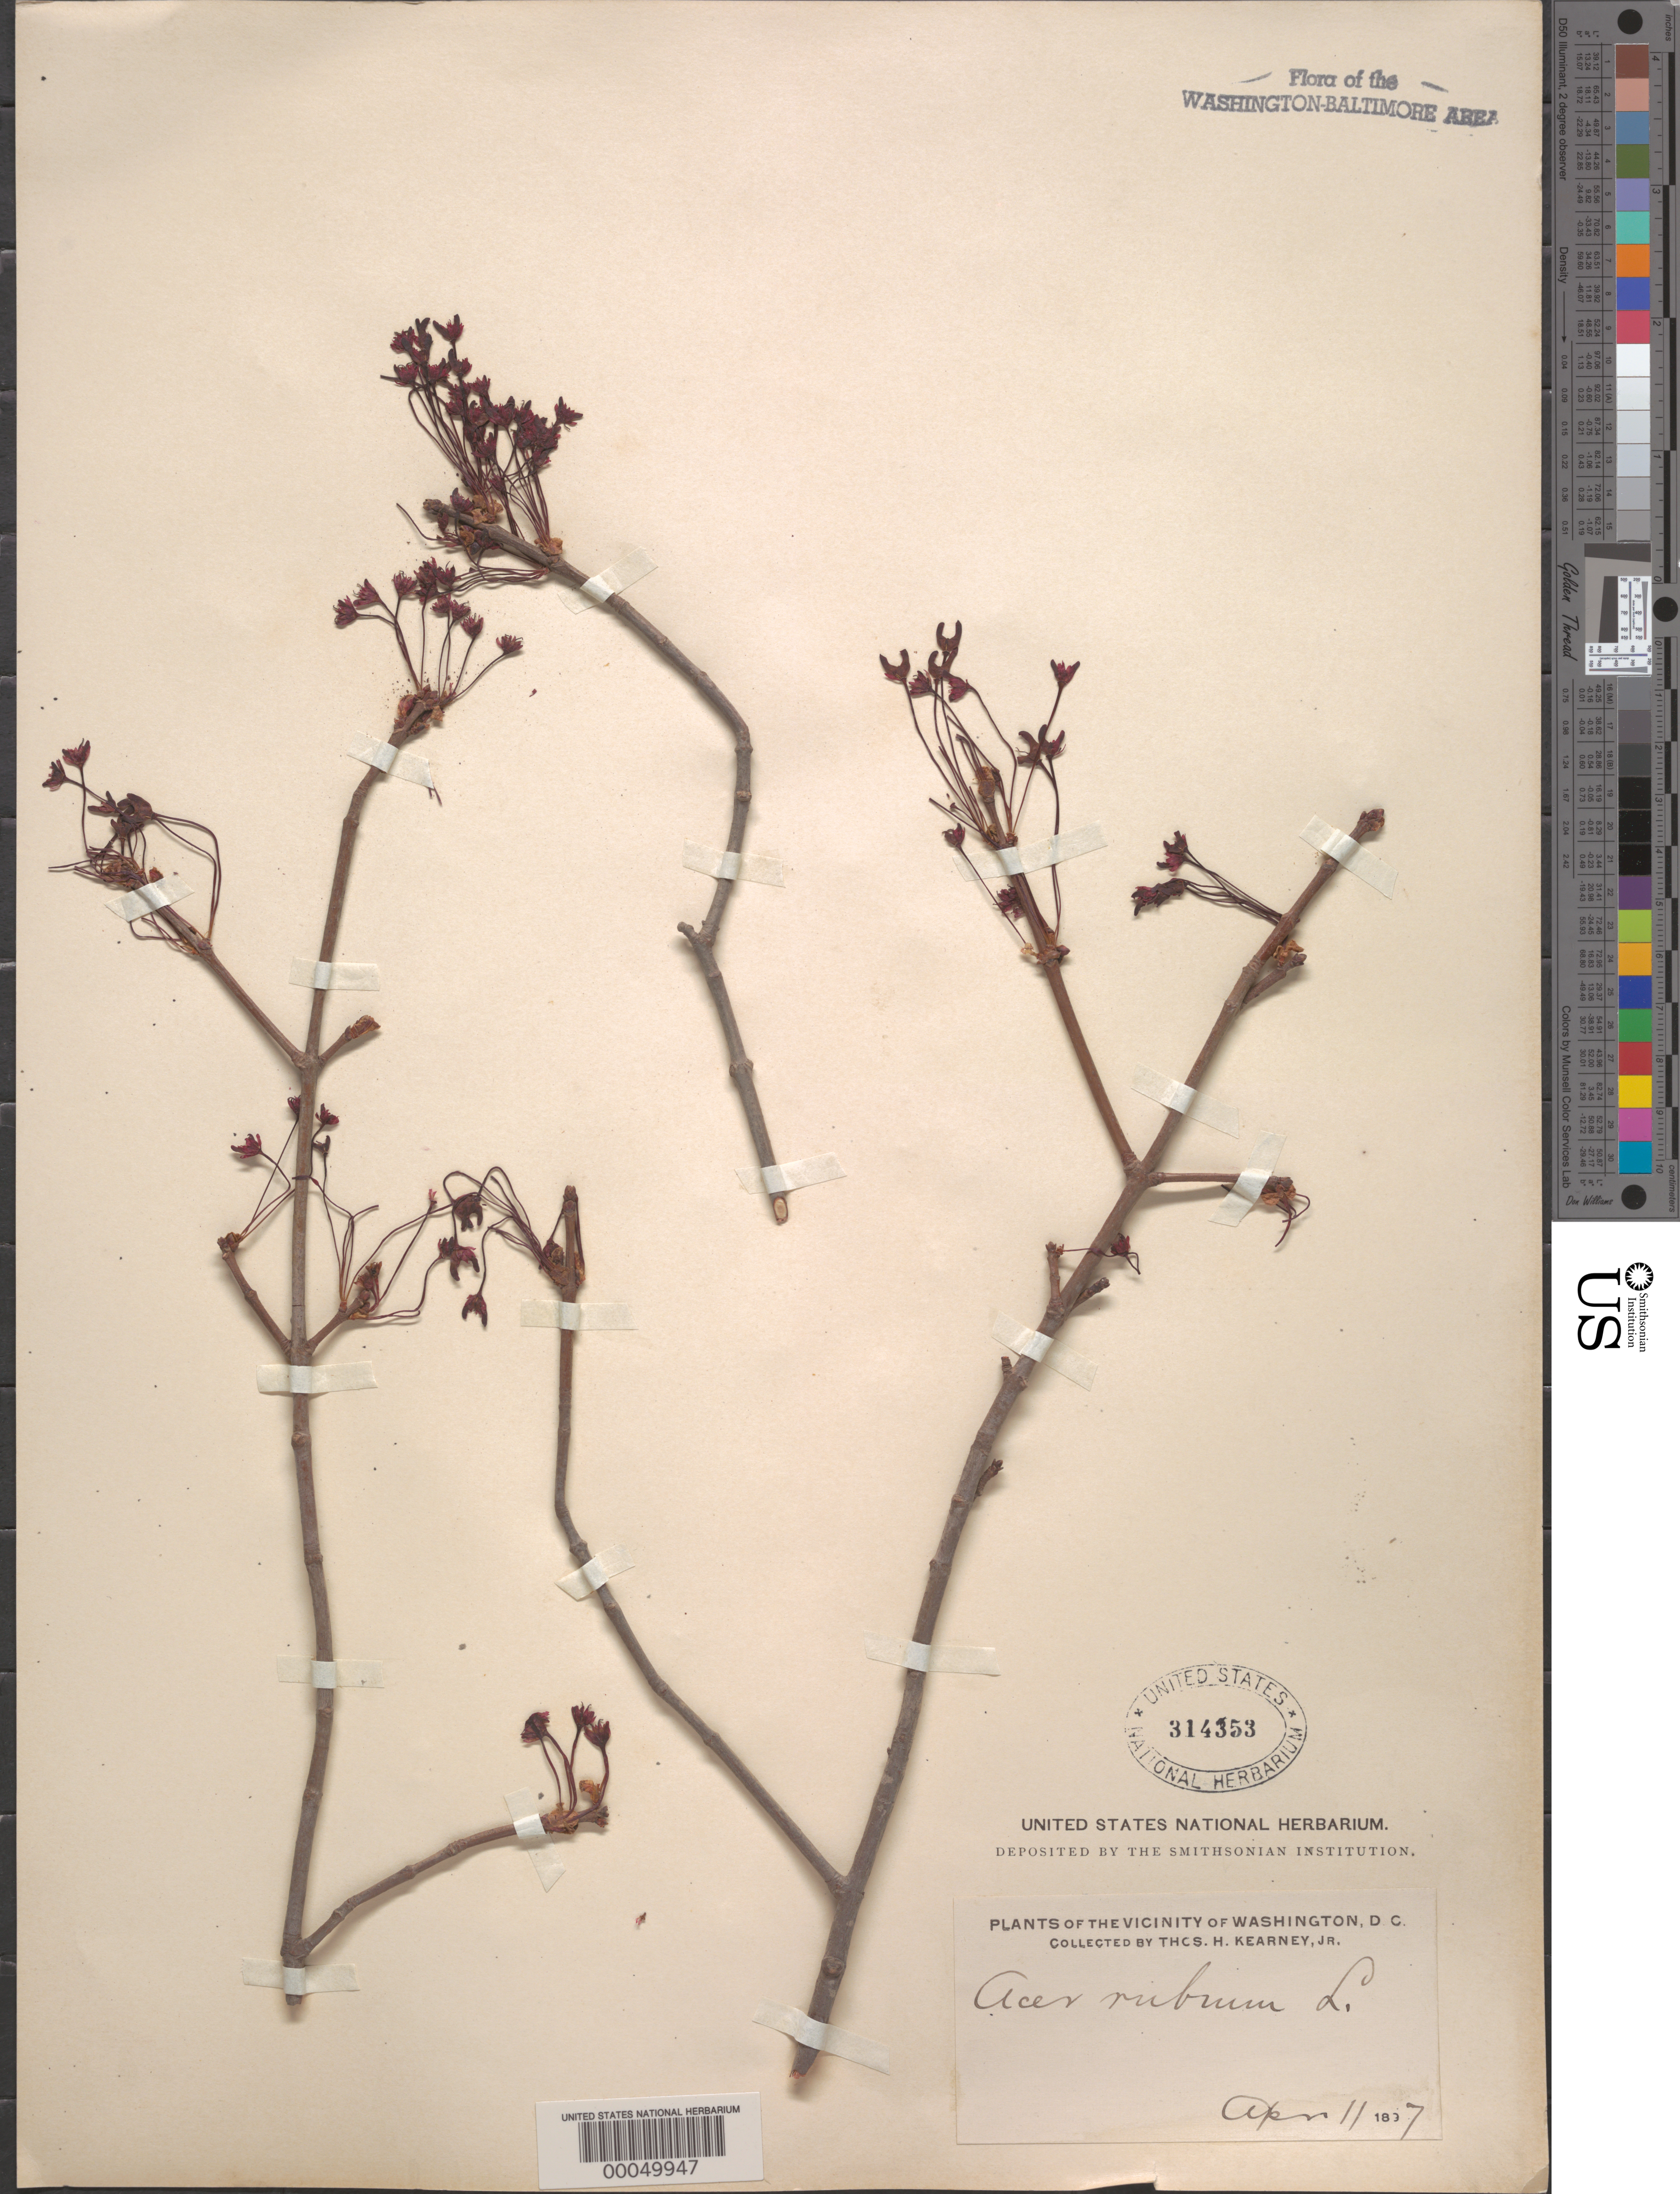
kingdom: Plantae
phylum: Tracheophyta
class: Magnoliopsida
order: Sapindales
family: Sapindaceae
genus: Acer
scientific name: Acer rubrum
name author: L.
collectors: T. H. Kearney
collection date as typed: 11 Apr 1897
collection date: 1897-04-11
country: United States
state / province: District of Columbia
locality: Washington DC Area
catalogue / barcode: US 314353